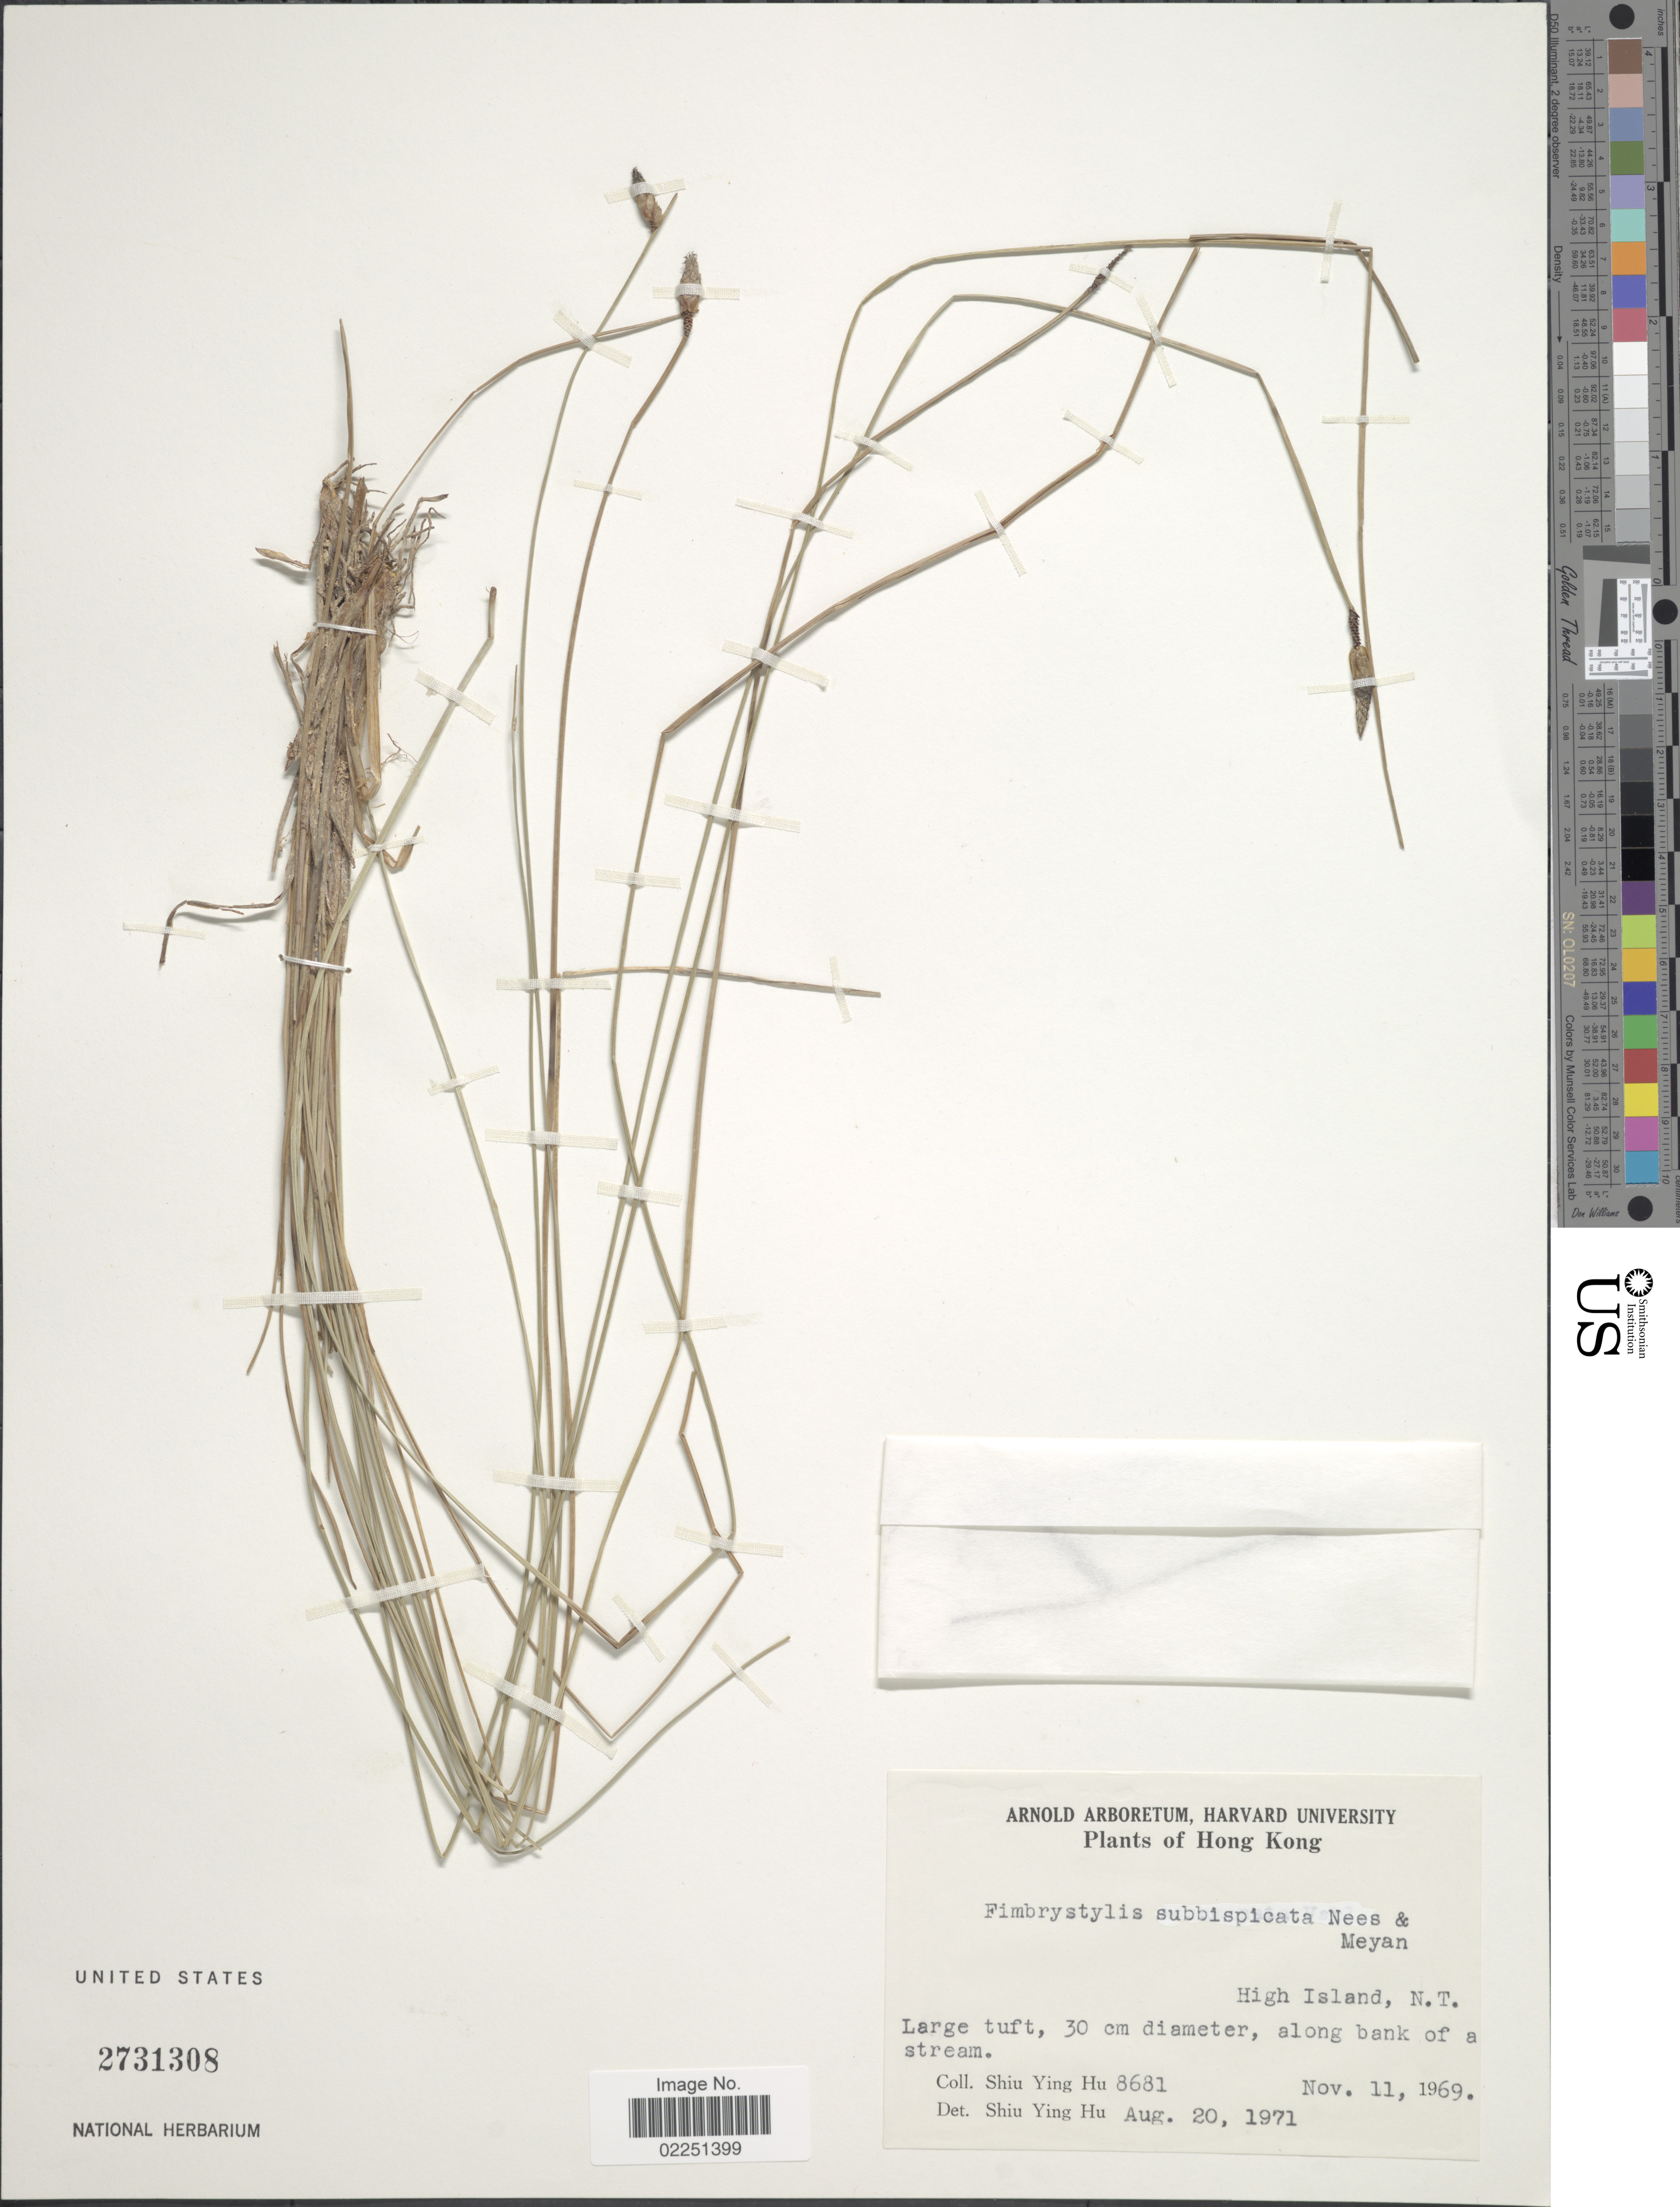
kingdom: Plantae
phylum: Tracheophyta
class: Liliopsida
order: Poales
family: Cyperaceae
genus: Fimbristylis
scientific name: Fimbristylis subbispicata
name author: Nees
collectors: S. Y. Hu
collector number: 8681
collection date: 1969-11-11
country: China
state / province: Hong Kong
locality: High Island, N.T.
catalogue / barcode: US 2731308